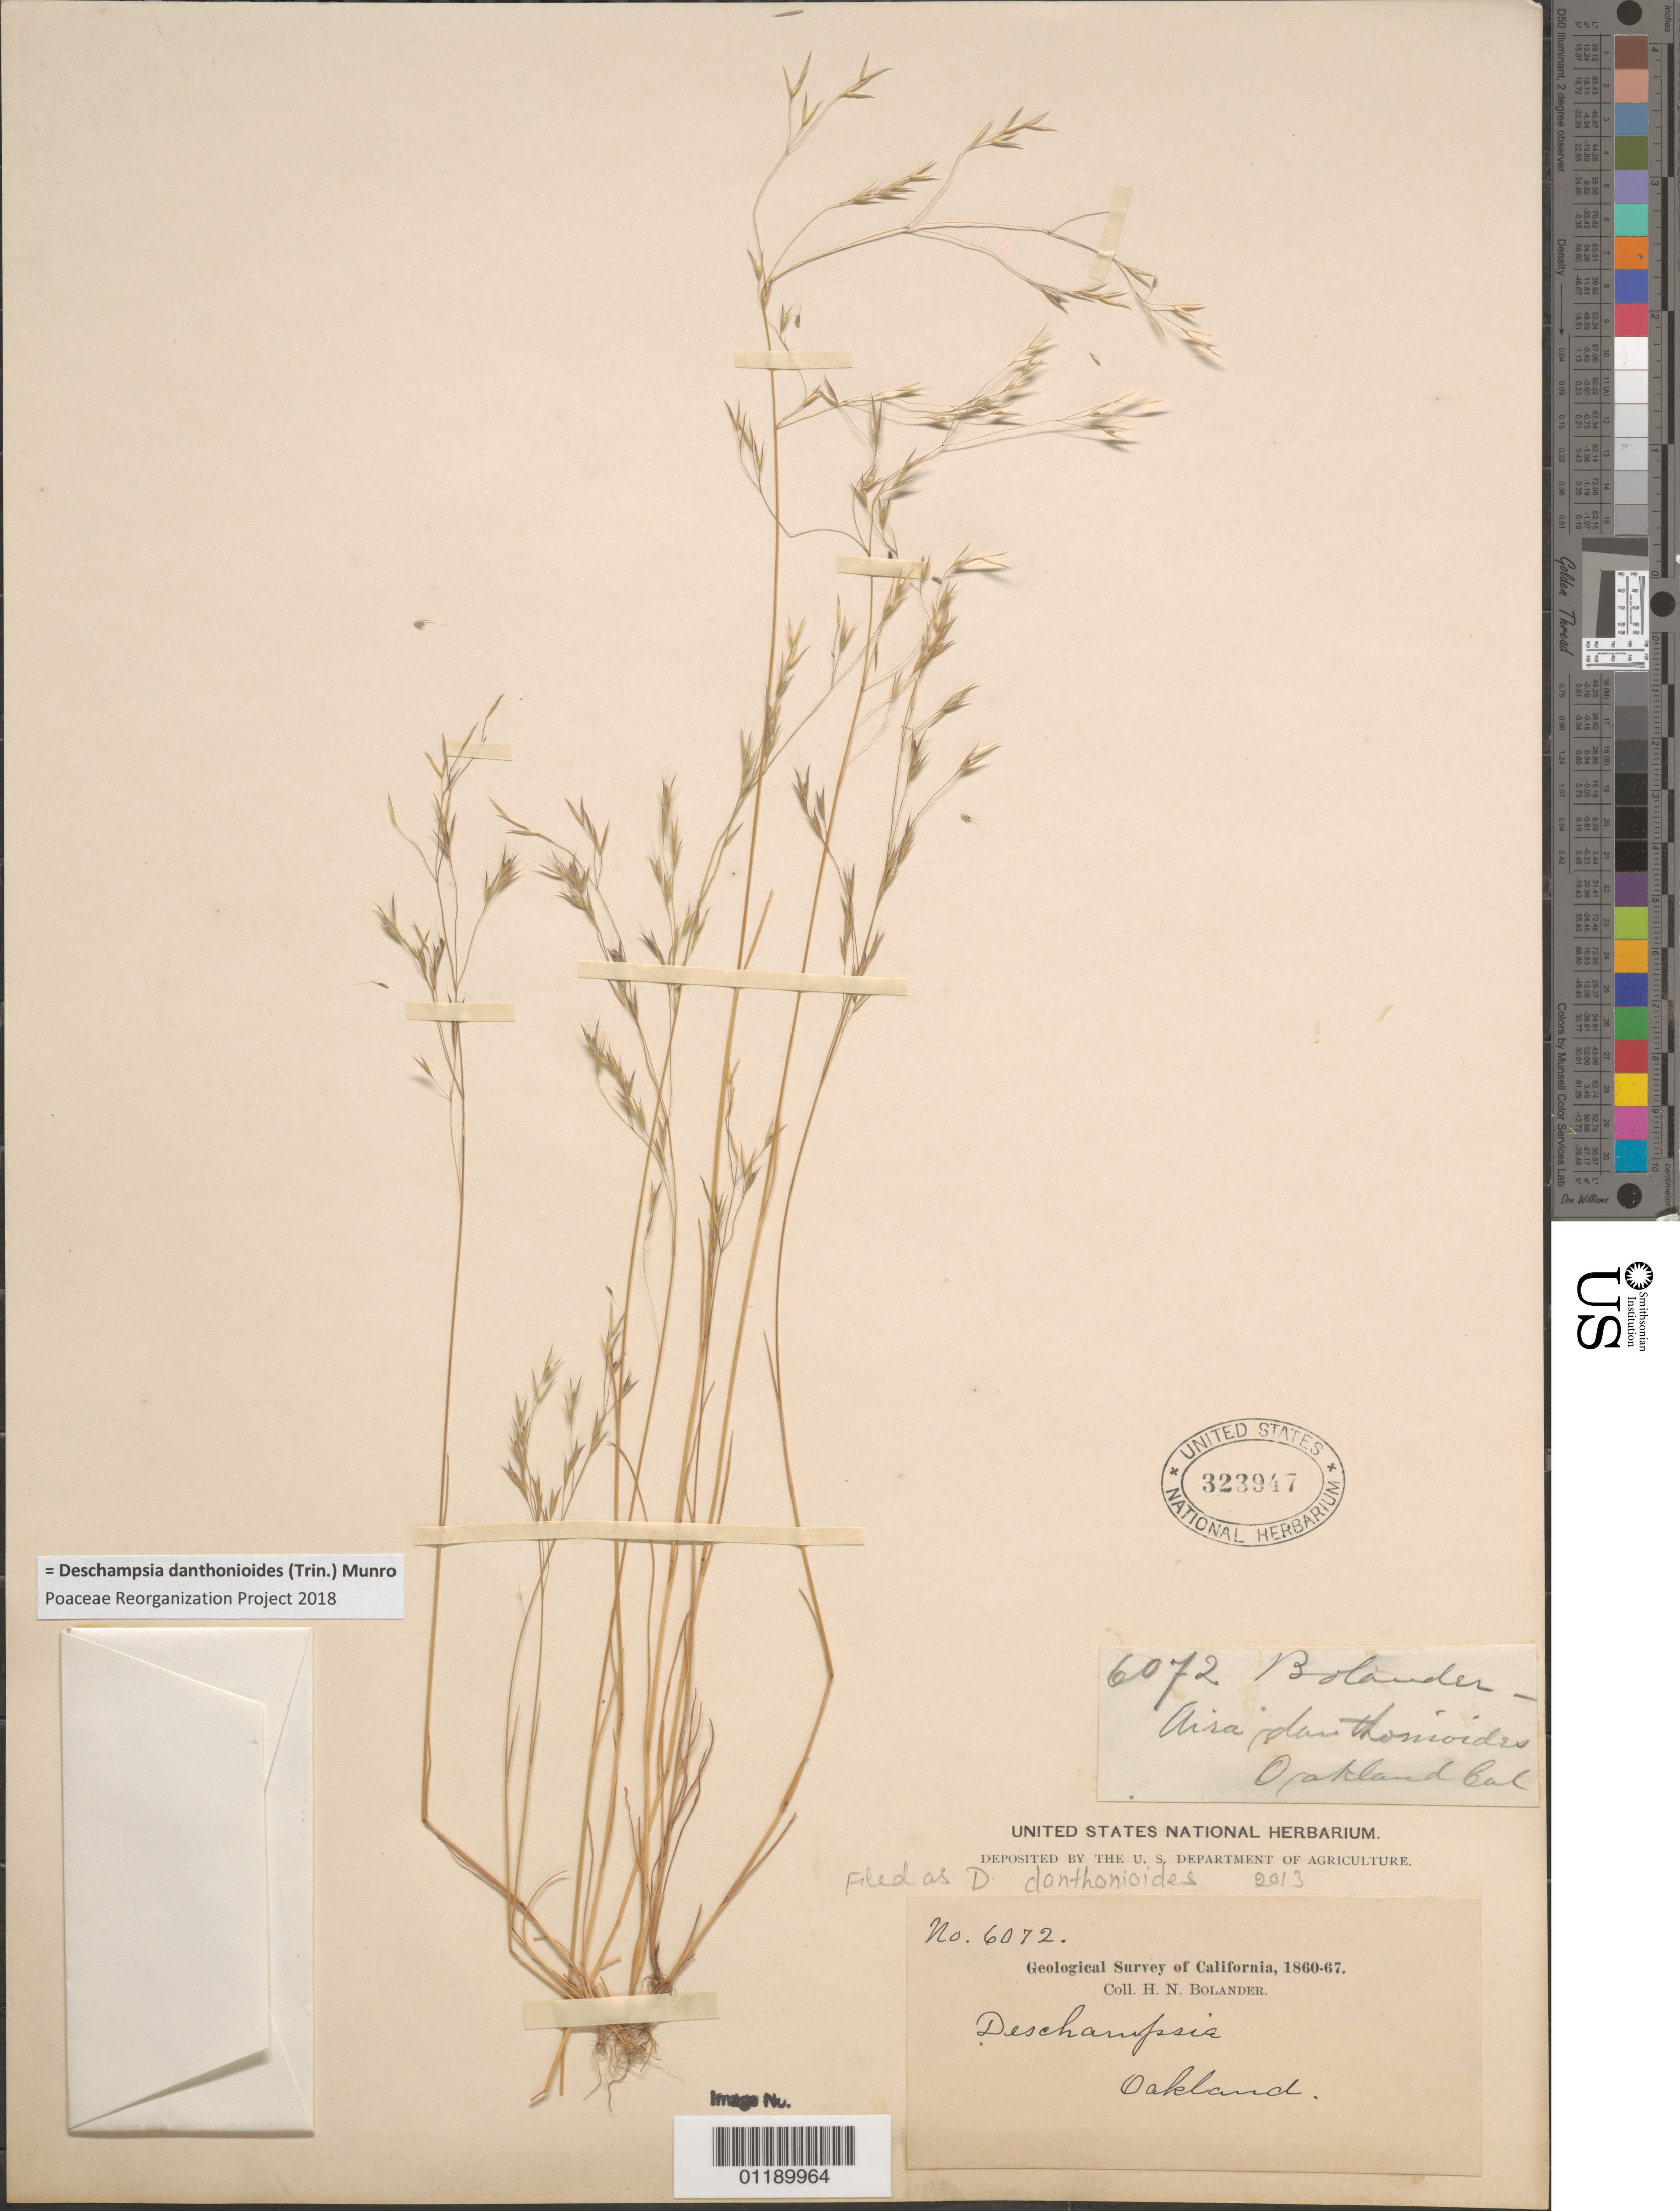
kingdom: Plantae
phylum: Tracheophyta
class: Liliopsida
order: Poales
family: Poaceae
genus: Deschampsia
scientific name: Deschampsia danthonioides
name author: (Trin.) Munro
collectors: H. Bolander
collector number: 6072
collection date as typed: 1860 to -- --- 1867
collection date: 1860/1867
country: United States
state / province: California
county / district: Alameda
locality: Oakland.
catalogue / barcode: US 323947